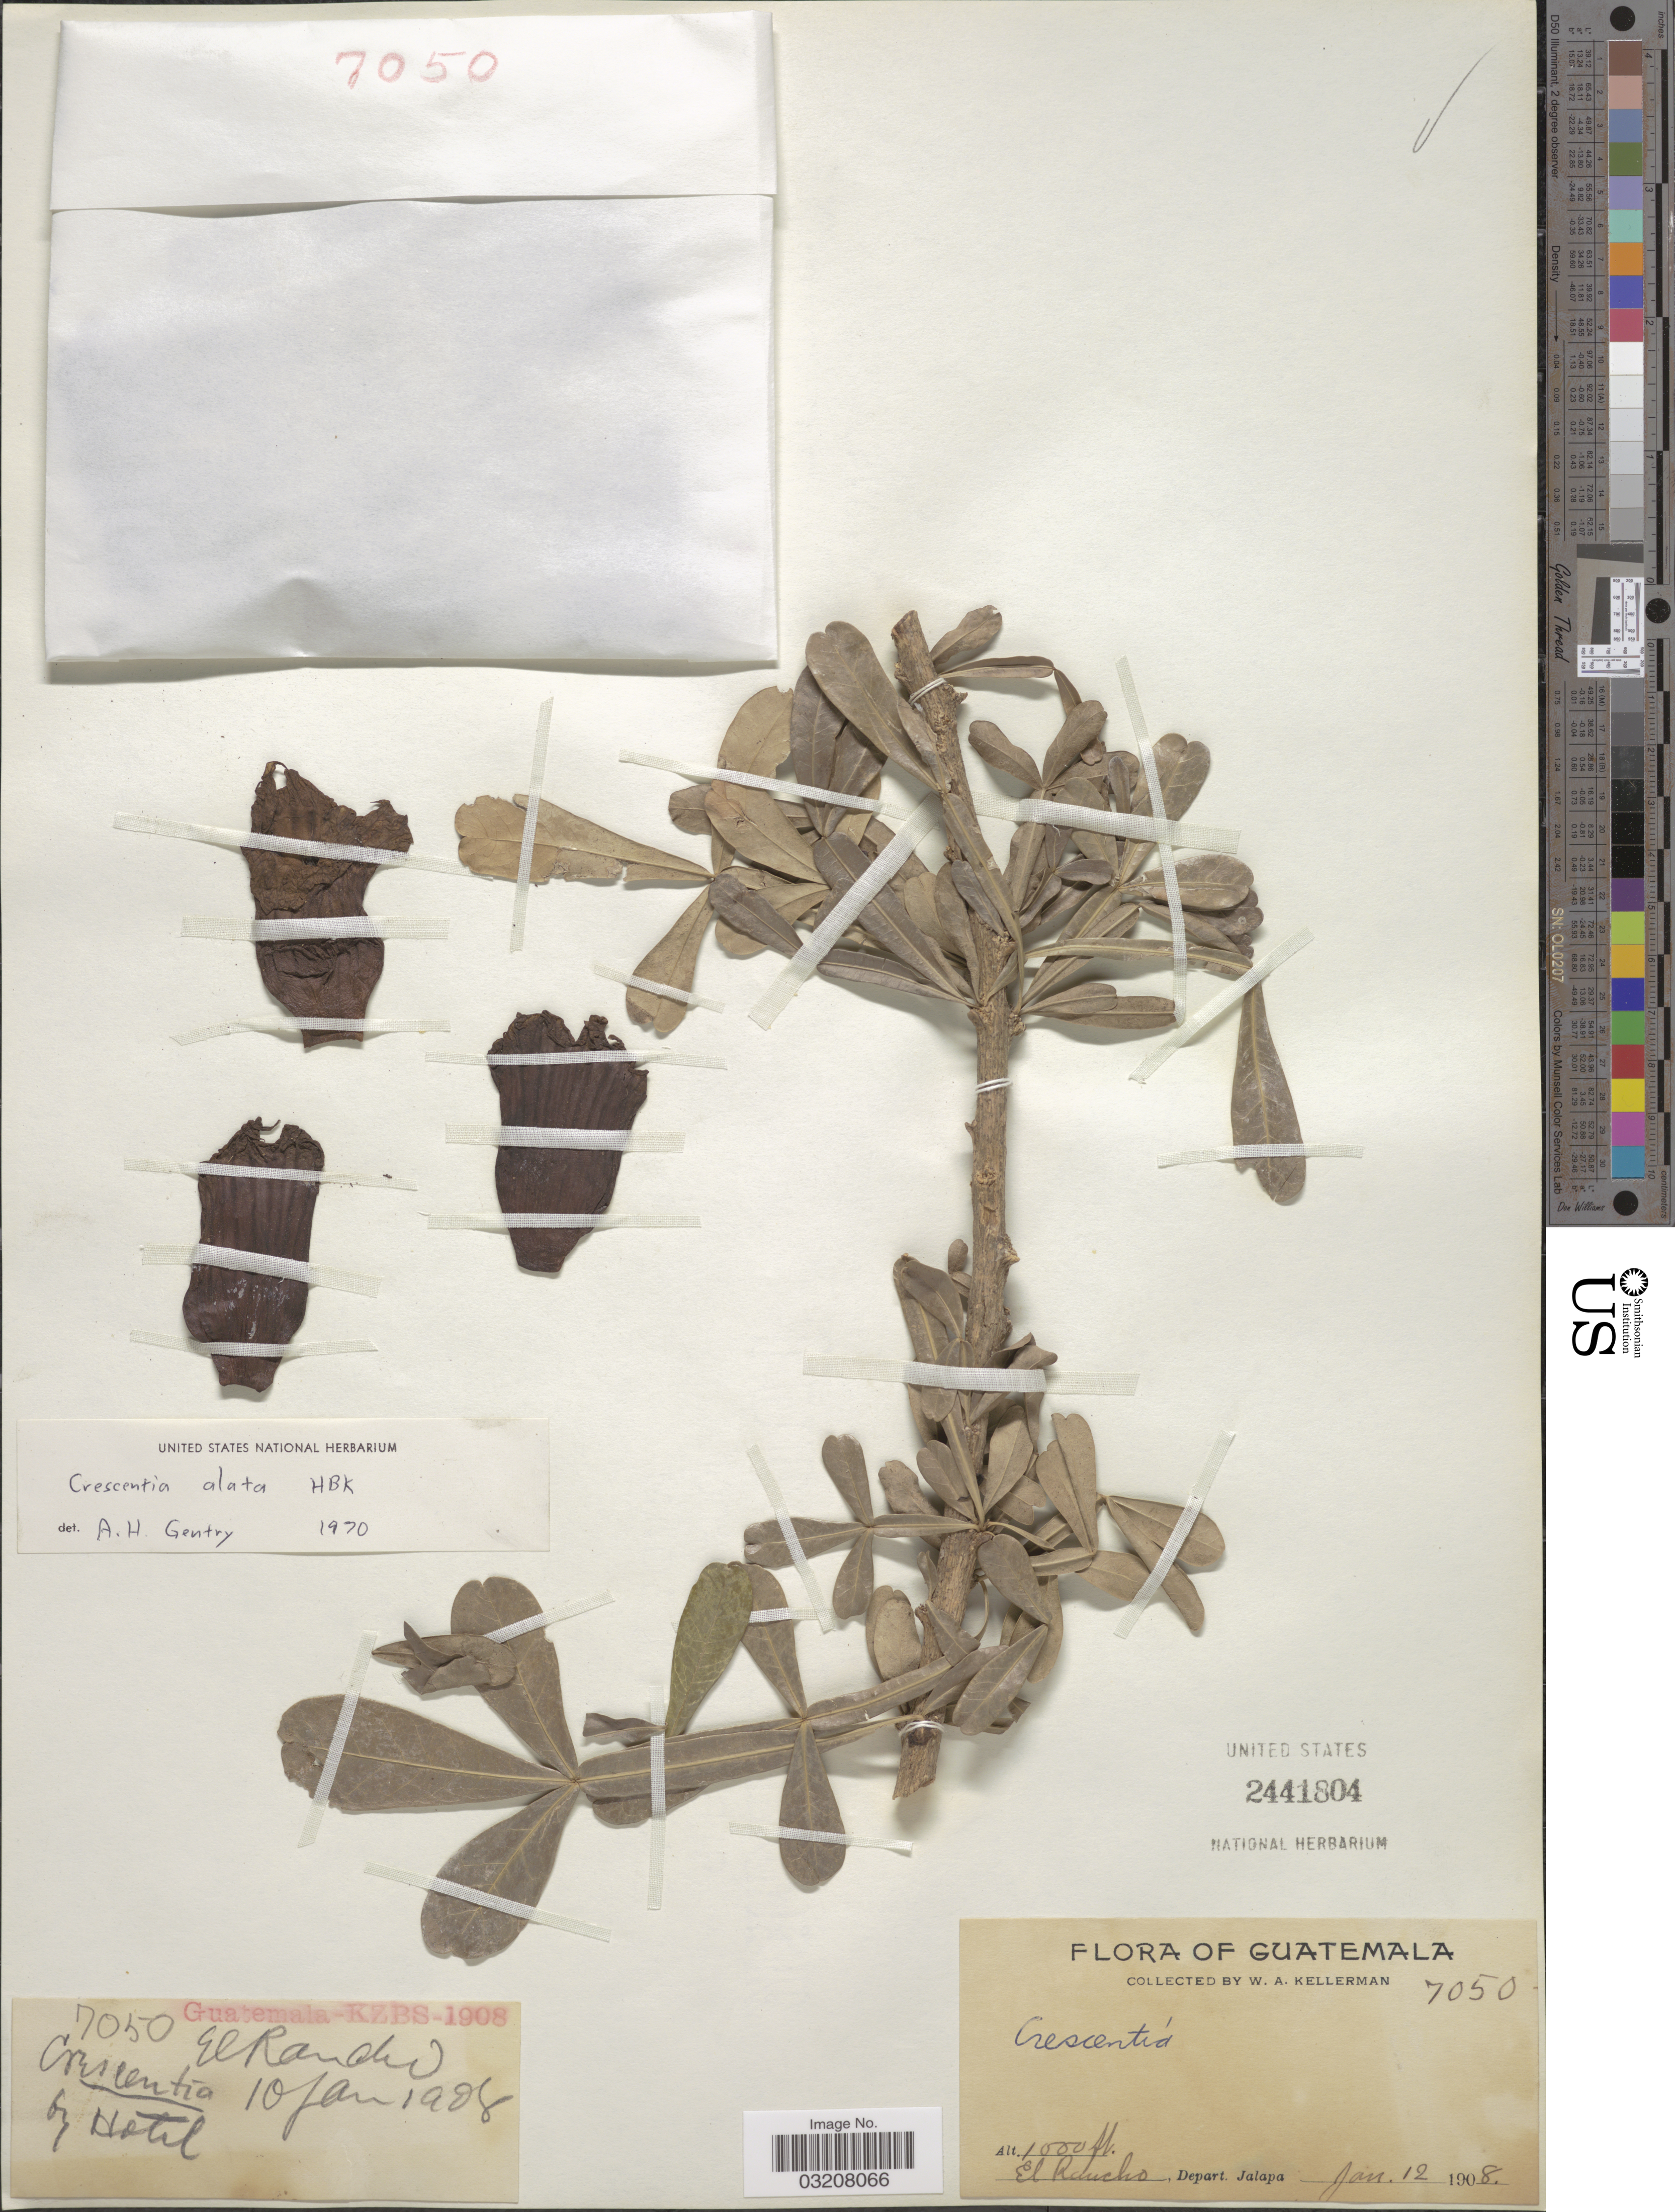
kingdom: Plantae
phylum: Tracheophyta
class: Magnoliopsida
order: Lamiales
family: Bignoniaceae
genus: Crescentia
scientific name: Crescentia alata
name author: Kunth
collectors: W. Kellerman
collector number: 7050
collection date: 1908-01-10/1908-01-12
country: Guatemala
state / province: Jalapa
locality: El Rancho. Depart. Jalapa.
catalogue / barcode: US 2441804